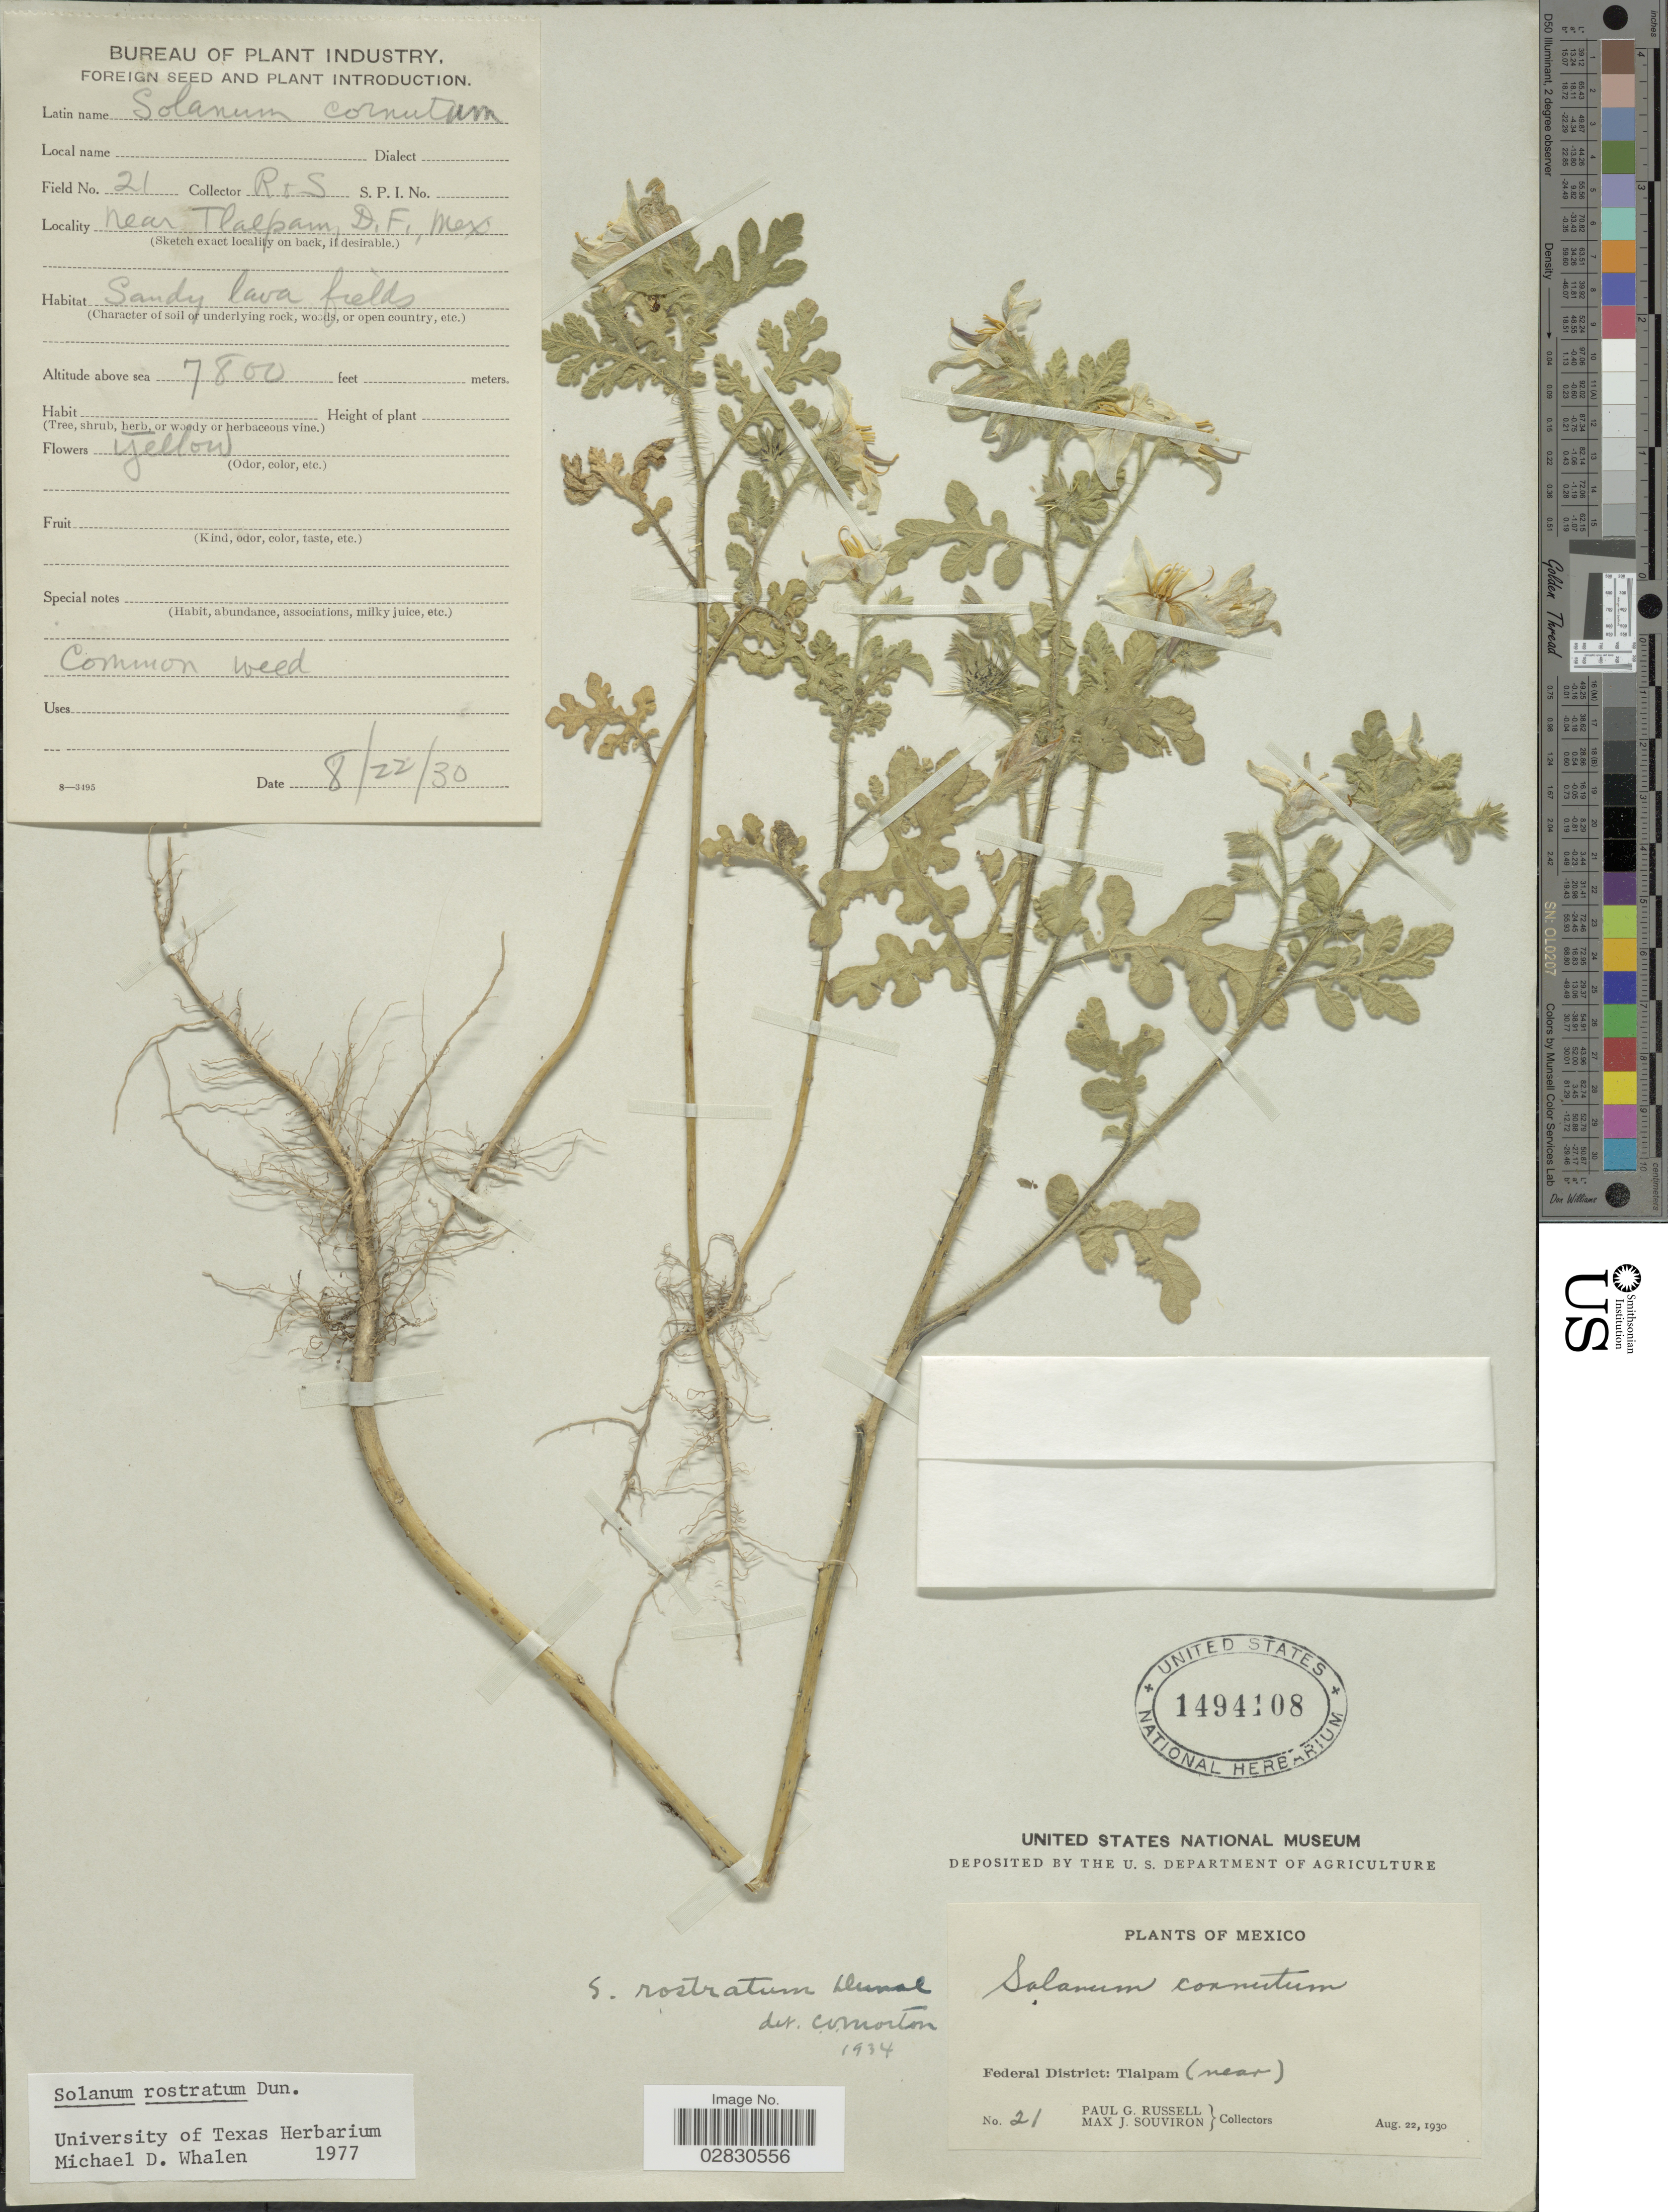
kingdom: Plantae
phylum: Tracheophyta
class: Magnoliopsida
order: Solanales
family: Solanaceae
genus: Solanum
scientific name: Solanum rostratum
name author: Dunal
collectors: P. G. Russell & M. J. Souviron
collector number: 21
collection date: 1930-08-22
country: Mexico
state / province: Distrito Federal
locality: Federal District: Tlalpan (near).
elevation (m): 2377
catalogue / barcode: US 1494108